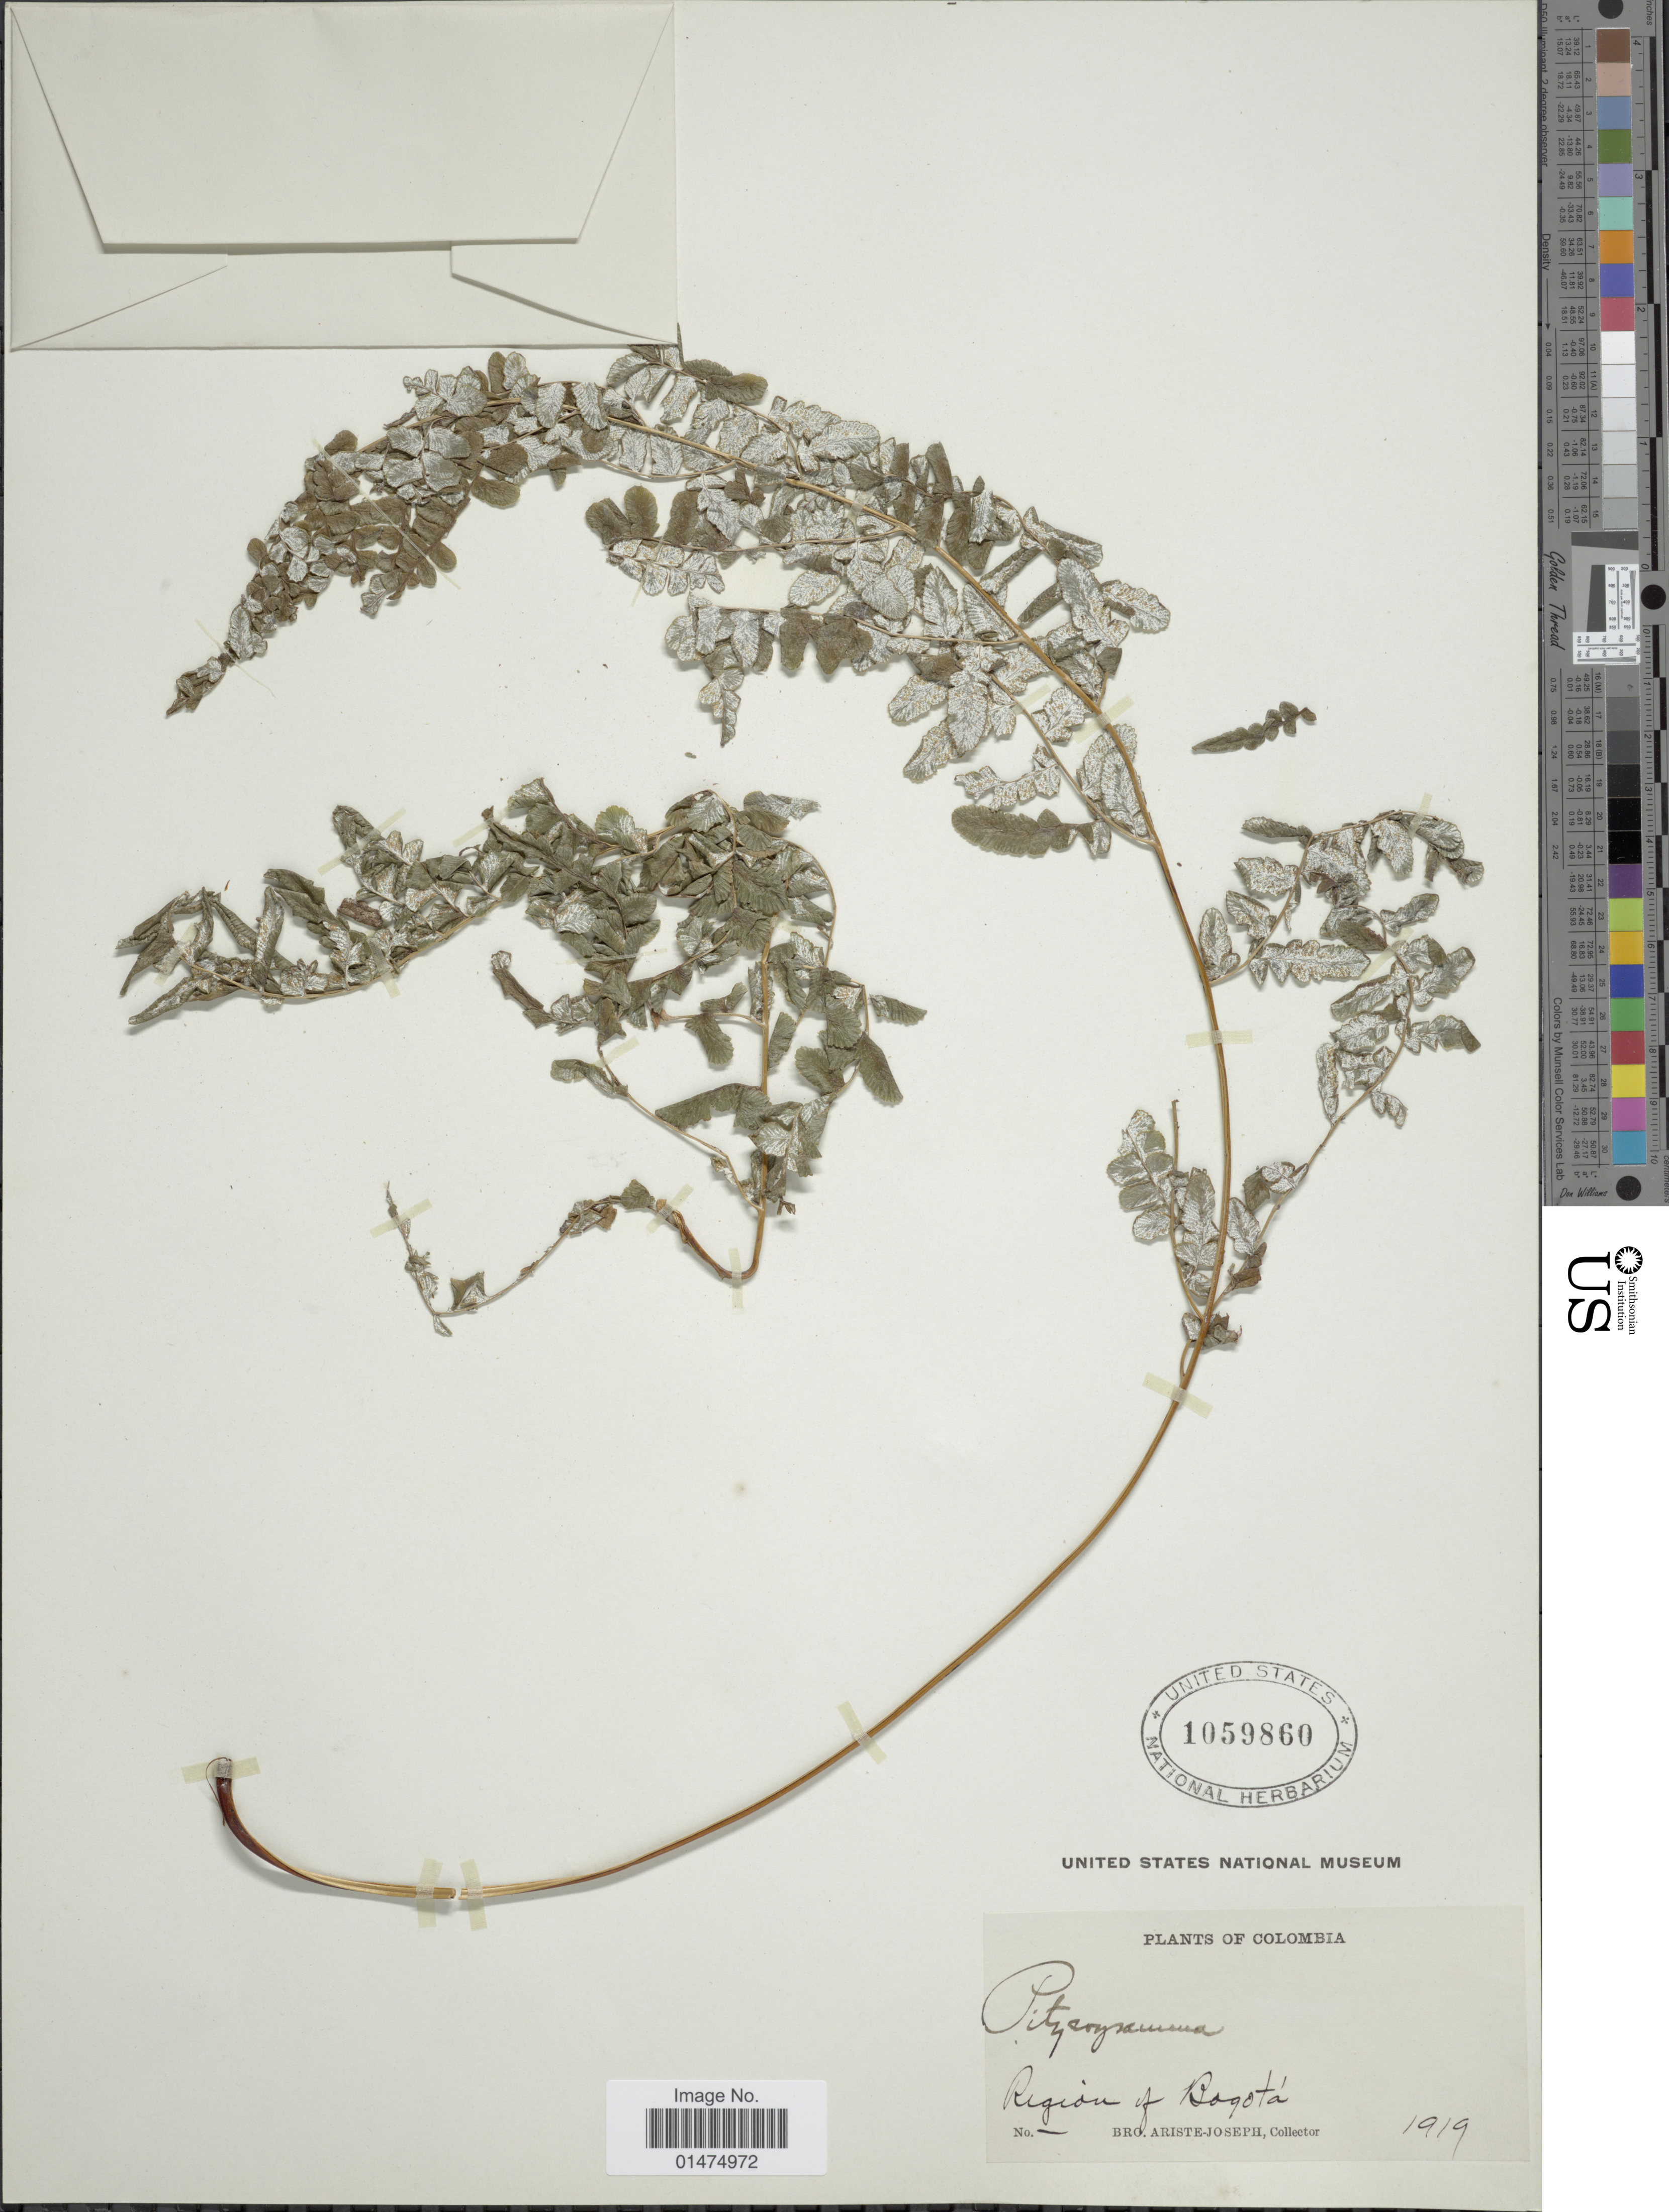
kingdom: Plantae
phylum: Tracheophyta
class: Polypodiopsida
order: Polypodiales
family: Pteridaceae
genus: Pityrogramma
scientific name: Pityrogramma chrysoconia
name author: (Desv.) Maxon ex Domin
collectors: Bro. Ariste-Joseph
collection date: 1919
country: Colombia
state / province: Bogota D.C.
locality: Region of Bogota.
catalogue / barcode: US 1059860